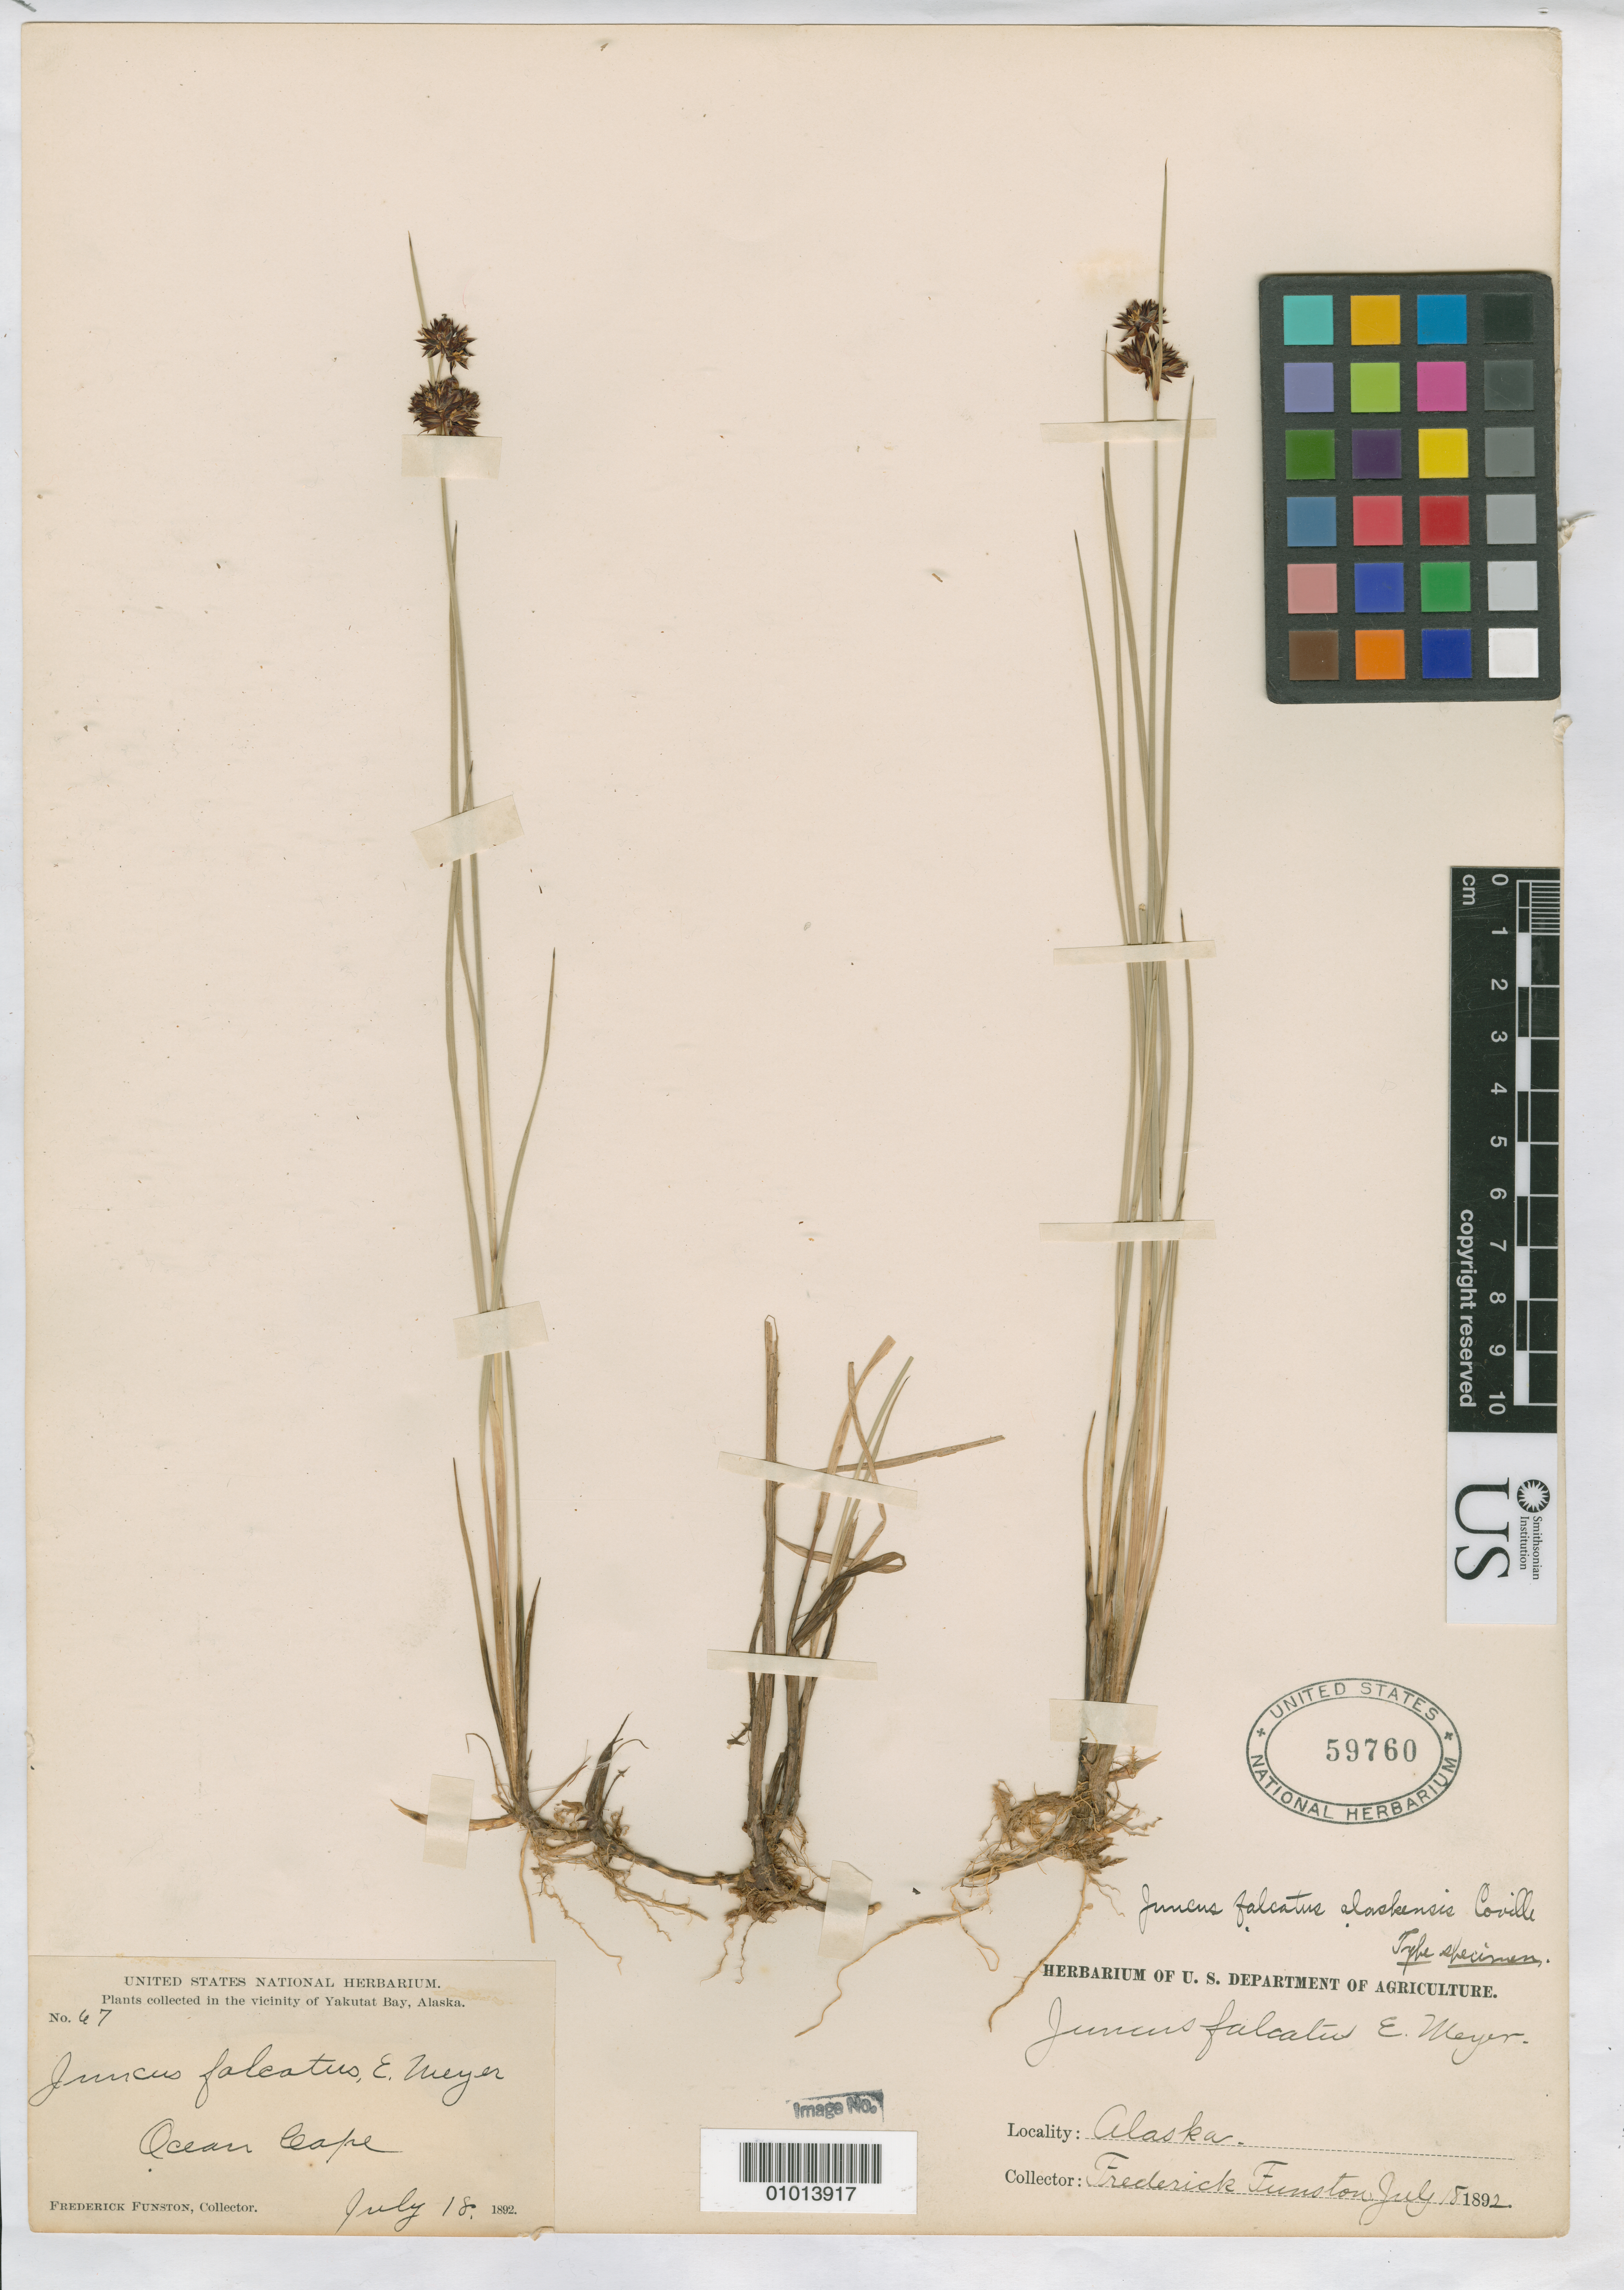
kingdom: Plantae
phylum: Tracheophyta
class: Liliopsida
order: Poales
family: Juncaceae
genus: Juncus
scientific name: Juncus falcatus var. alaskensis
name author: Coville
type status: Holotype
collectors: F. Funston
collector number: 67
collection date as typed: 18 Jul 1892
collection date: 1892-07-18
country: United States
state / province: Alaska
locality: Ocean Cape, Yakutat Bay.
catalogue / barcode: US 59760